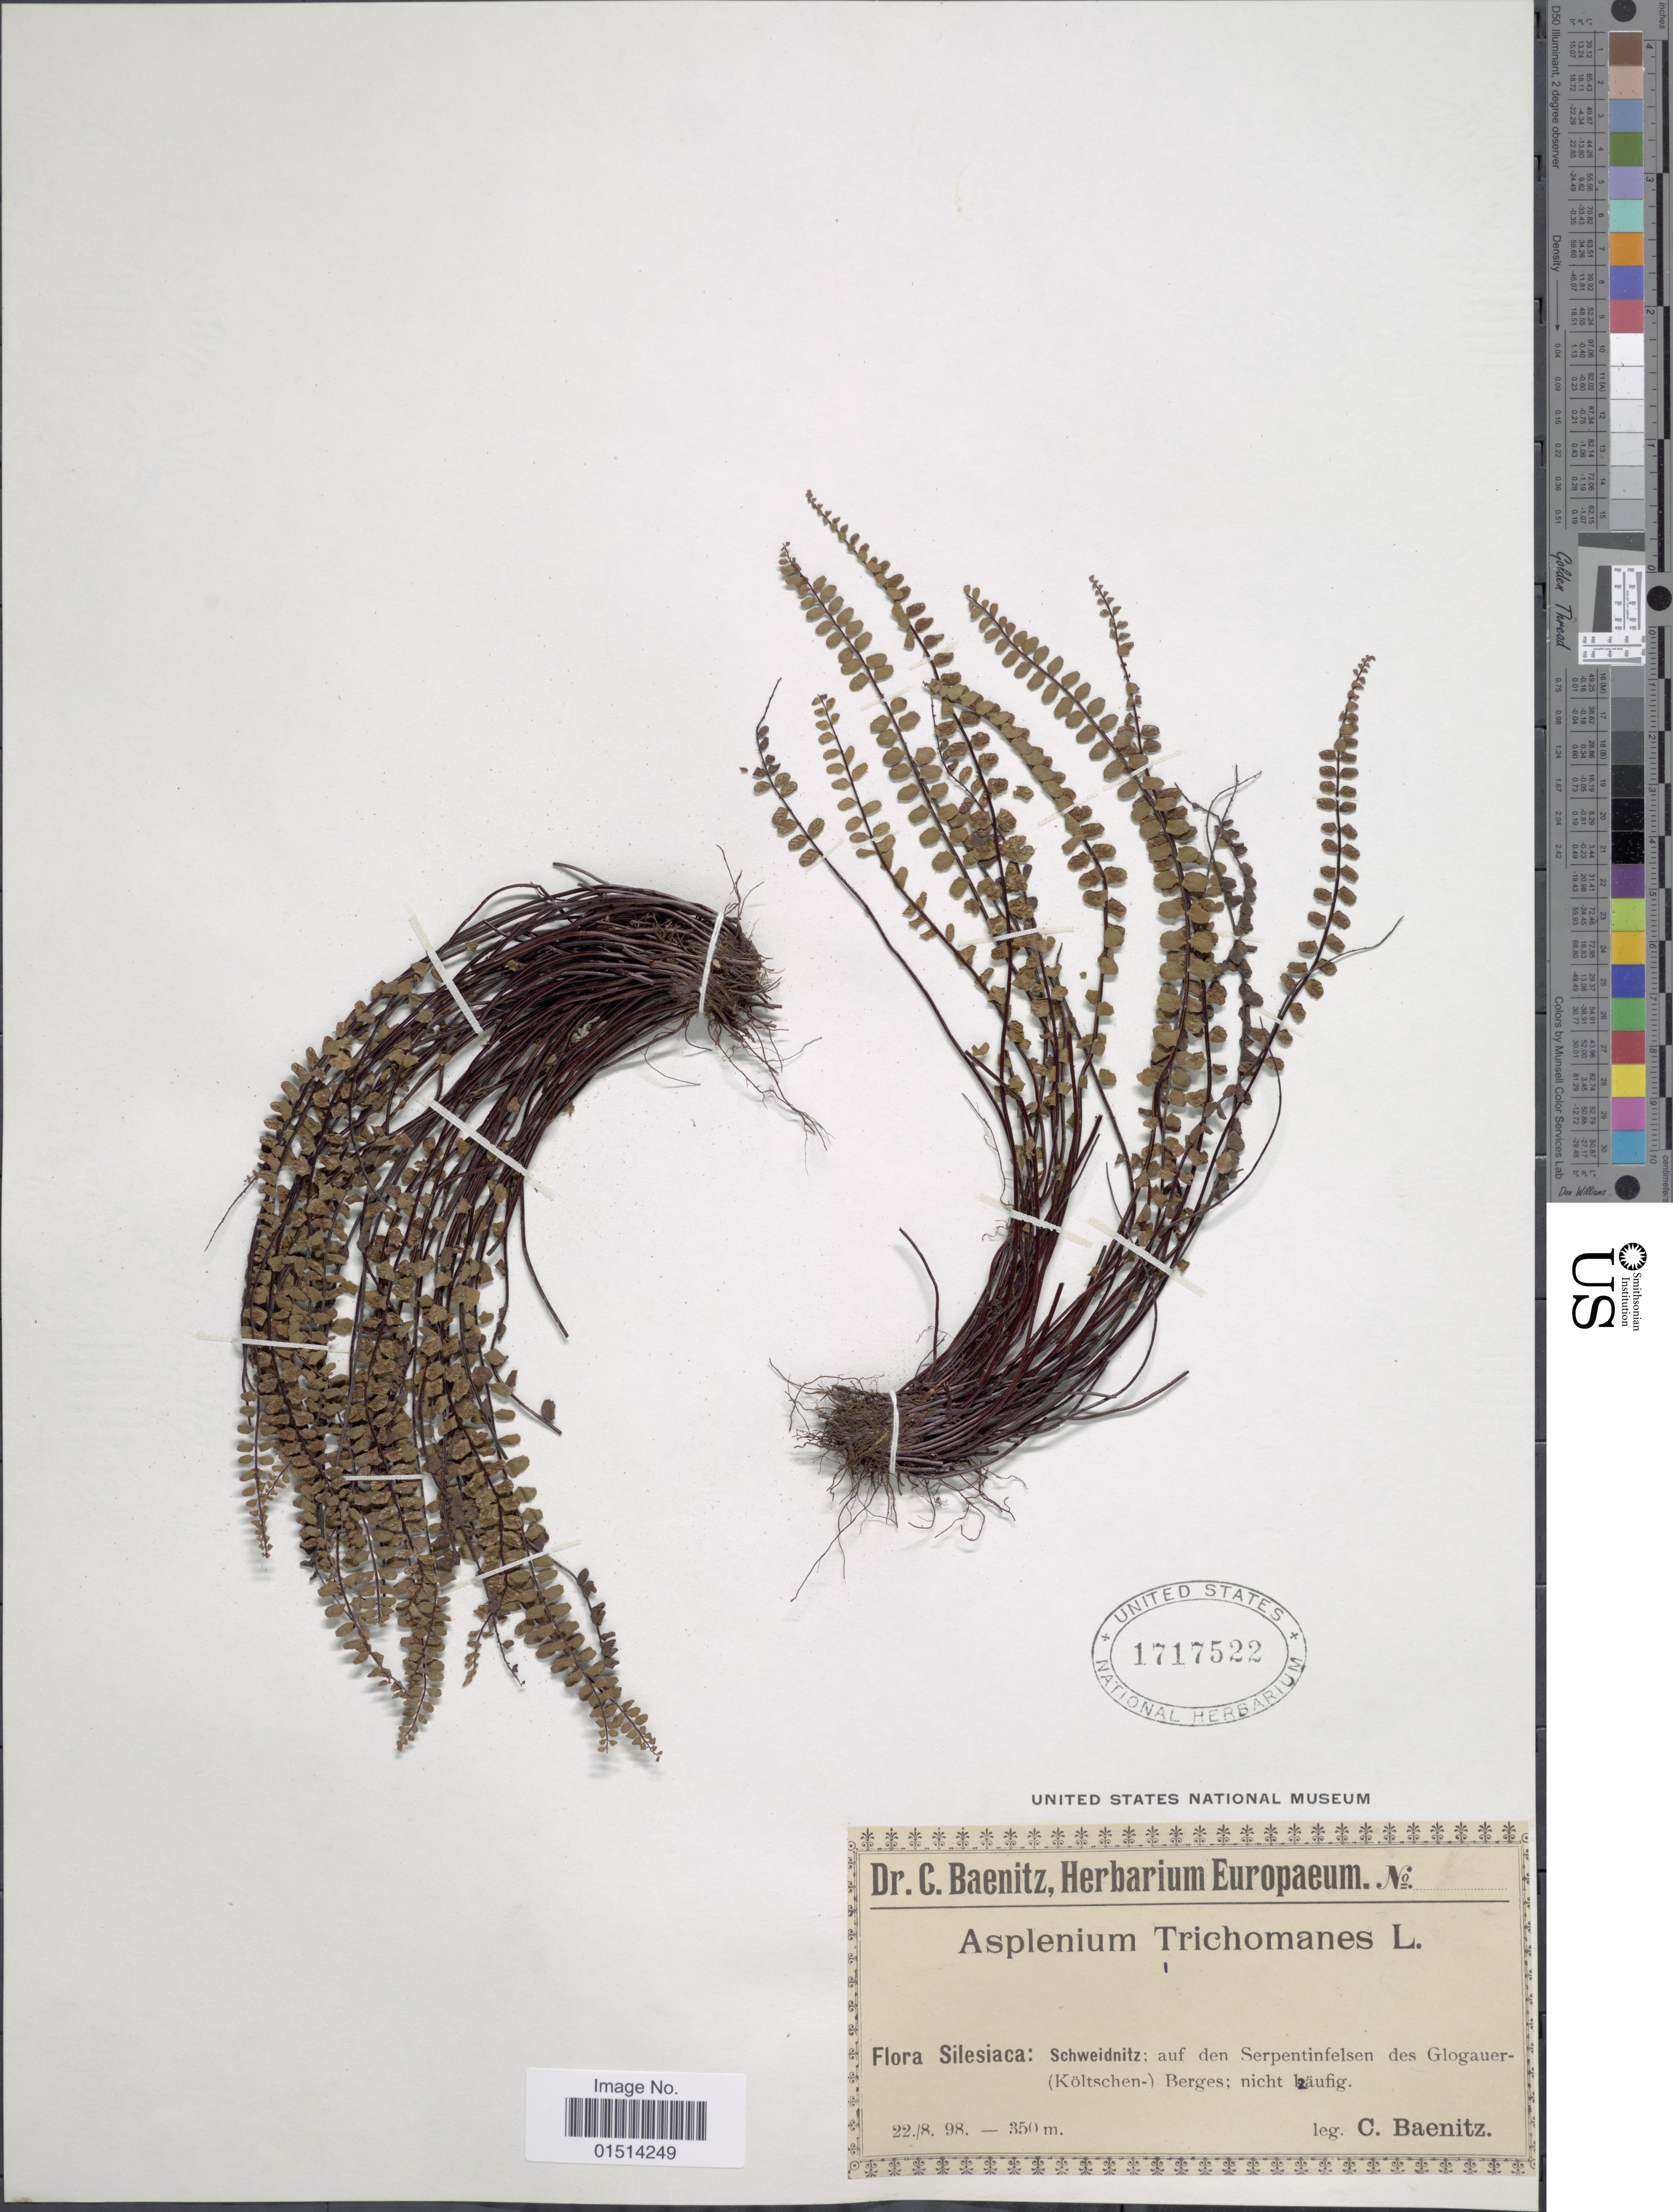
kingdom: Plantae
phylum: Tracheophyta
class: Polypodiopsida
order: Polypodiales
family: Aspleniaceae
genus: Asplenium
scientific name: Asplenium trichomanes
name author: L.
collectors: C. G. Baenitz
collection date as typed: Transcribed d/m/y: 22/8/98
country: Poland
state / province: Dolnoslaskie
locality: Silesiaca: Schweidnitz; auf den Serpentinfelsen des Glogauer (Klotschen-) Berges; nicht laufig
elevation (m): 350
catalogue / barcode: US 1717522